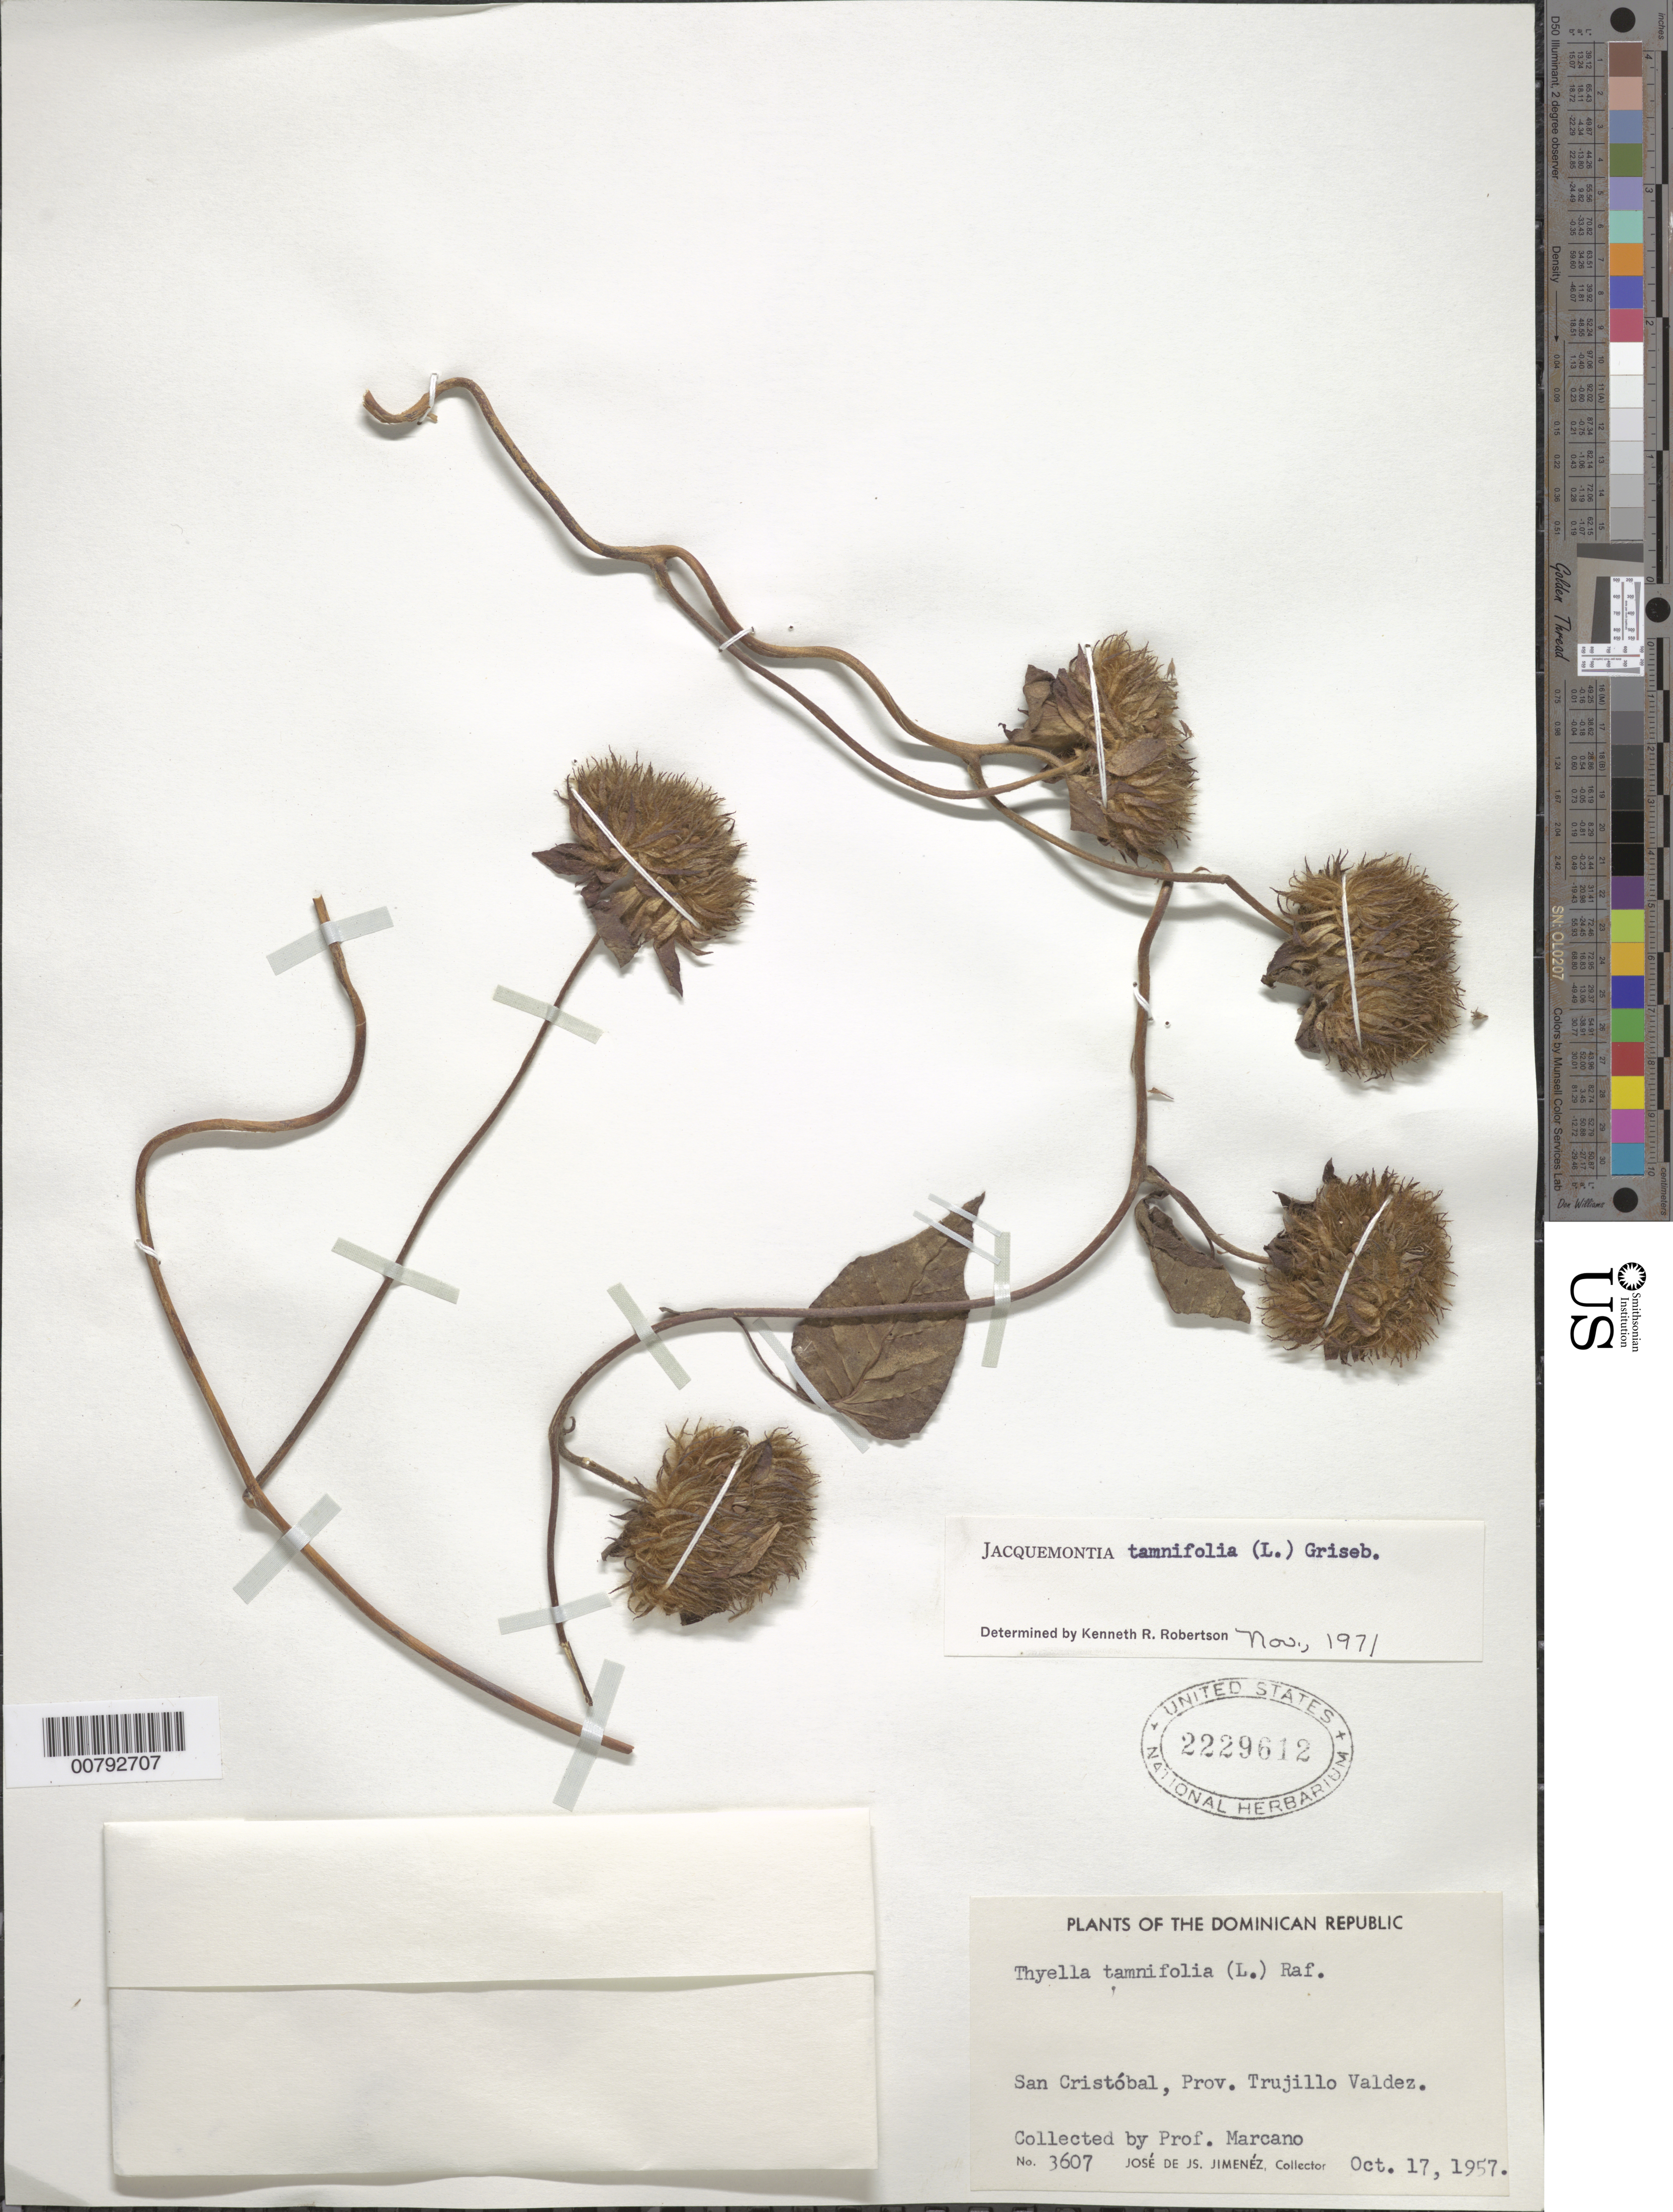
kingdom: Plantae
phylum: Tracheophyta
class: Magnoliopsida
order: Solanales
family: Convolvulaceae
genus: Jacquemontia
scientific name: Jacquemontia tamnifolia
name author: (L.) Griseb.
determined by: Robertson, K. R.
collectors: E. J. Marcano F.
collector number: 3607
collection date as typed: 17 Oct 1957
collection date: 1957-10-17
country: Dominican Republic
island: Hispaniola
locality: Province of Trujillo Valdez, San Cristóbal.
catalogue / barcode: US 2229612